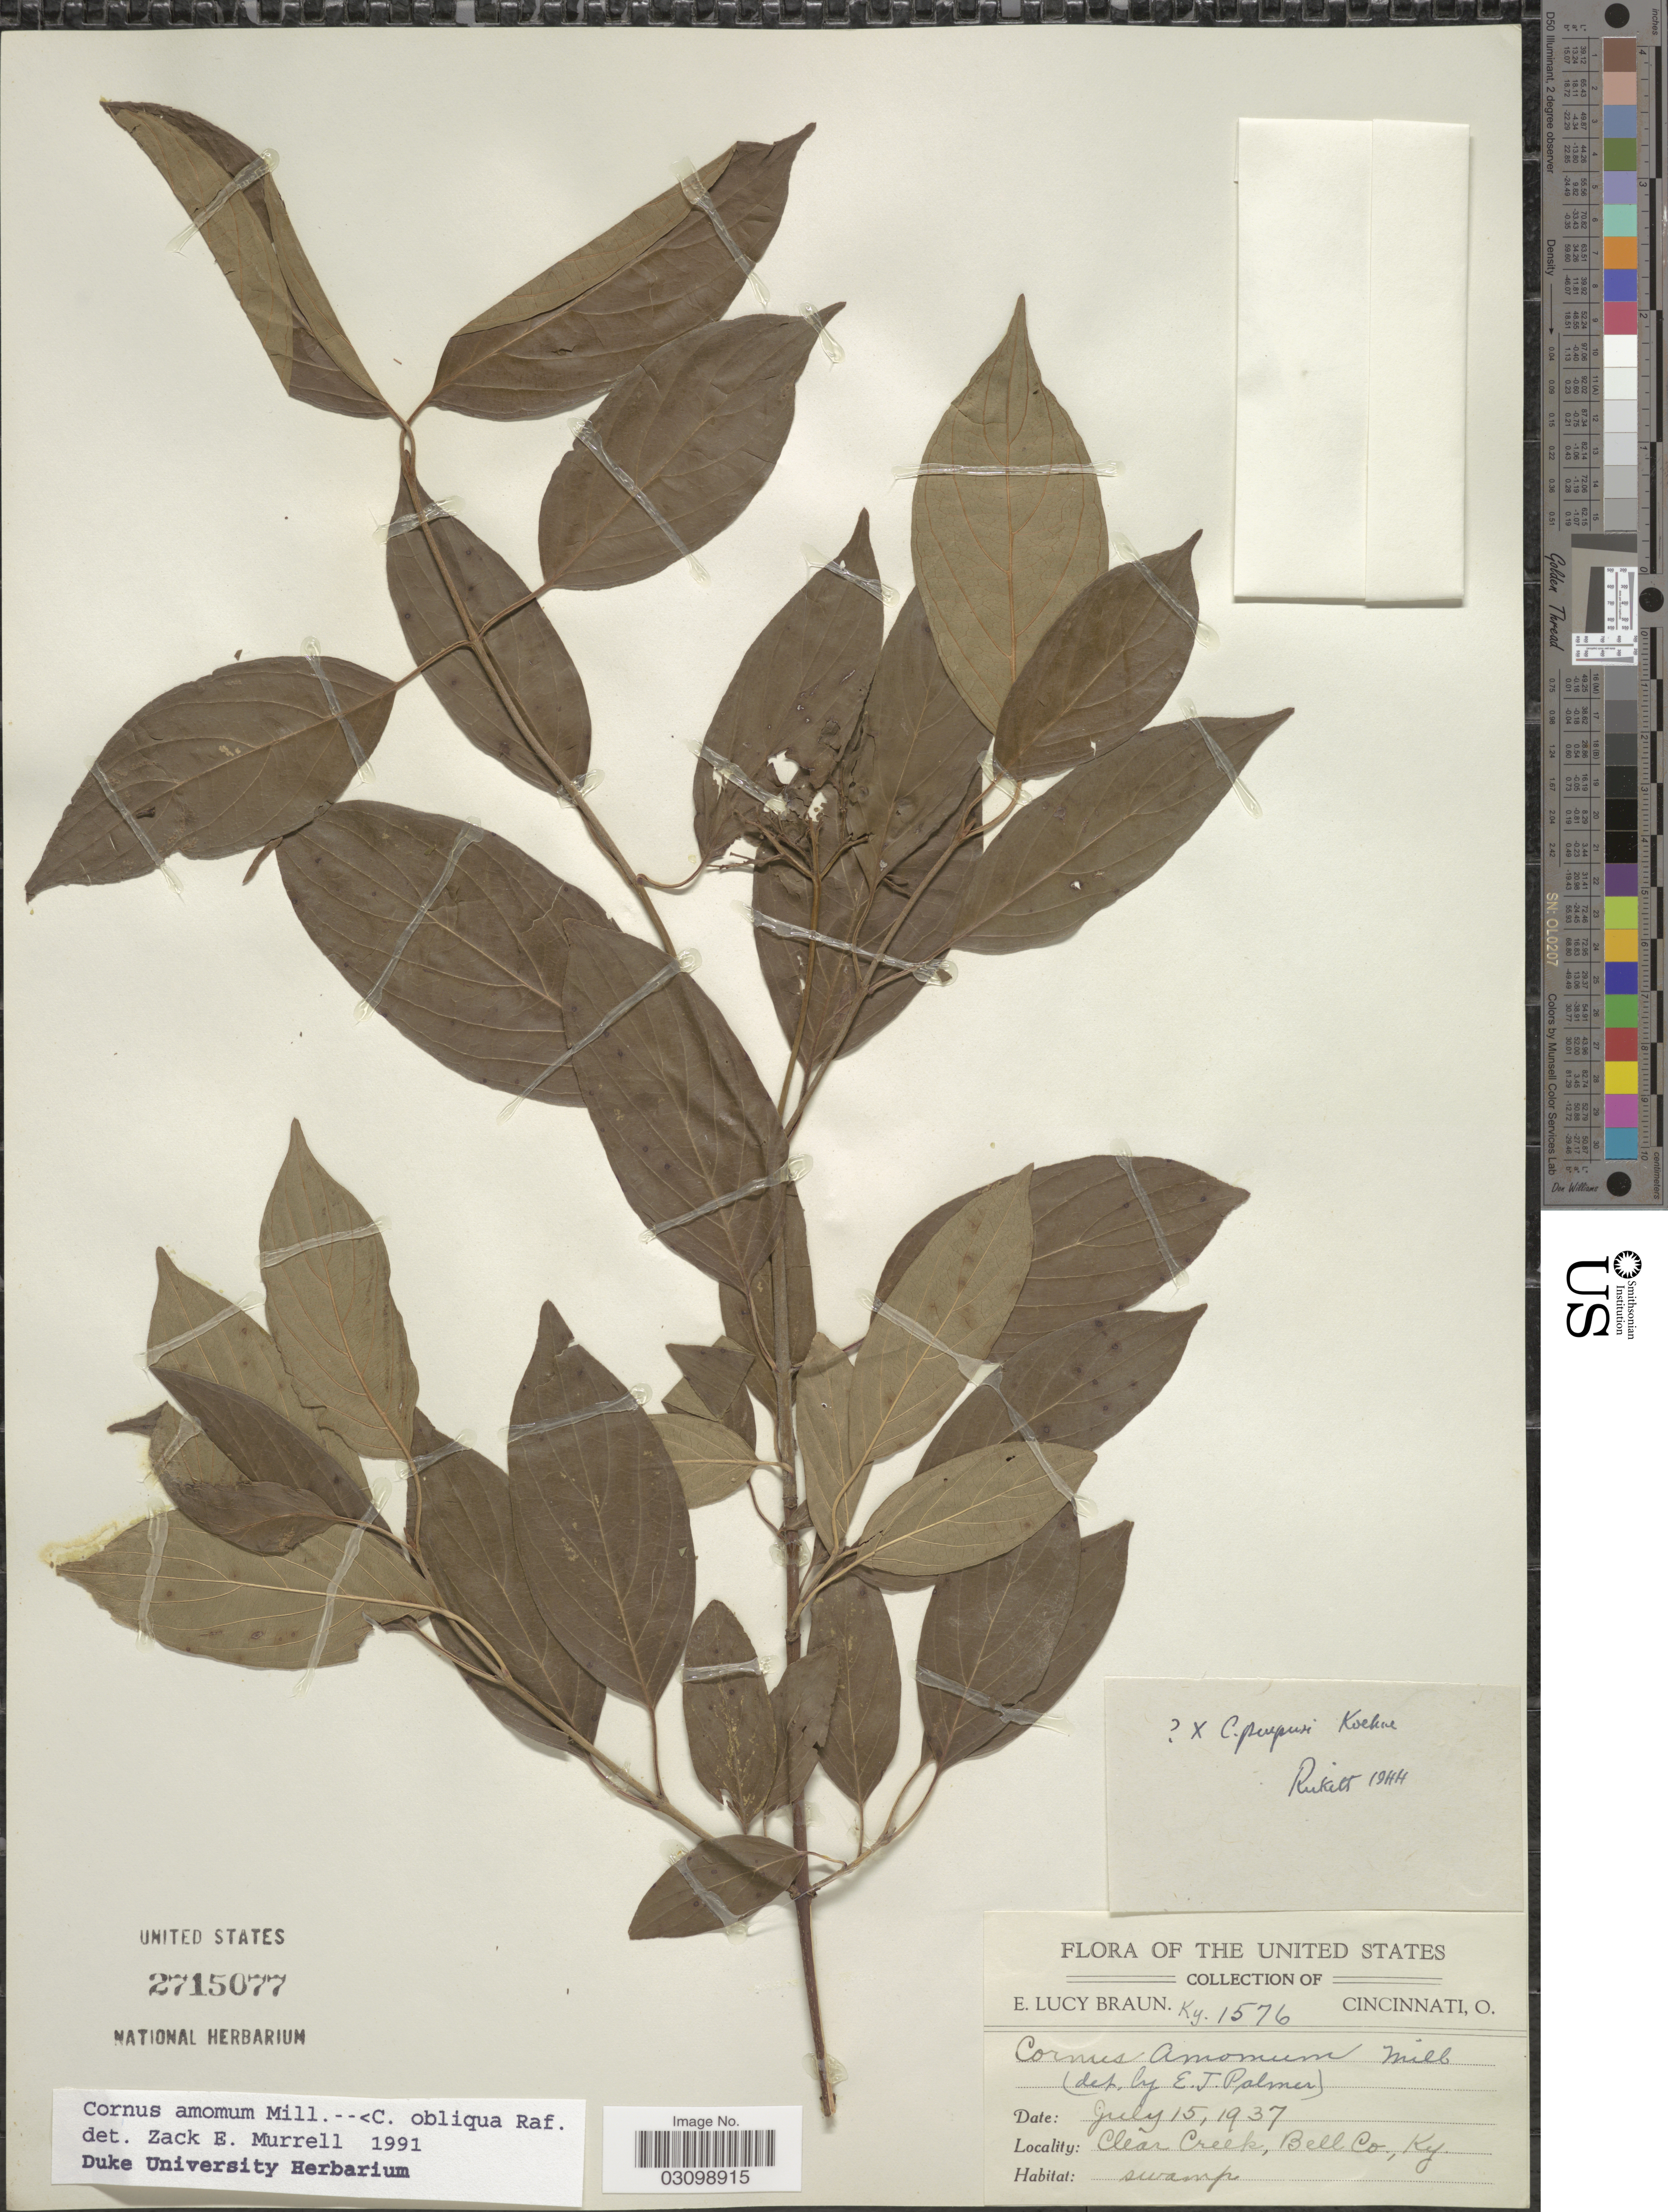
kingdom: Plantae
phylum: Tracheophyta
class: Magnoliopsida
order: Cornales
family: Cornaceae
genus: Cornus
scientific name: Cornus amomum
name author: Mill.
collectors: E. L. Braun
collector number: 1576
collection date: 1937-07-15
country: United States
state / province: Kentucky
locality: Clear Creek, Bell Co.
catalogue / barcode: US 2715077